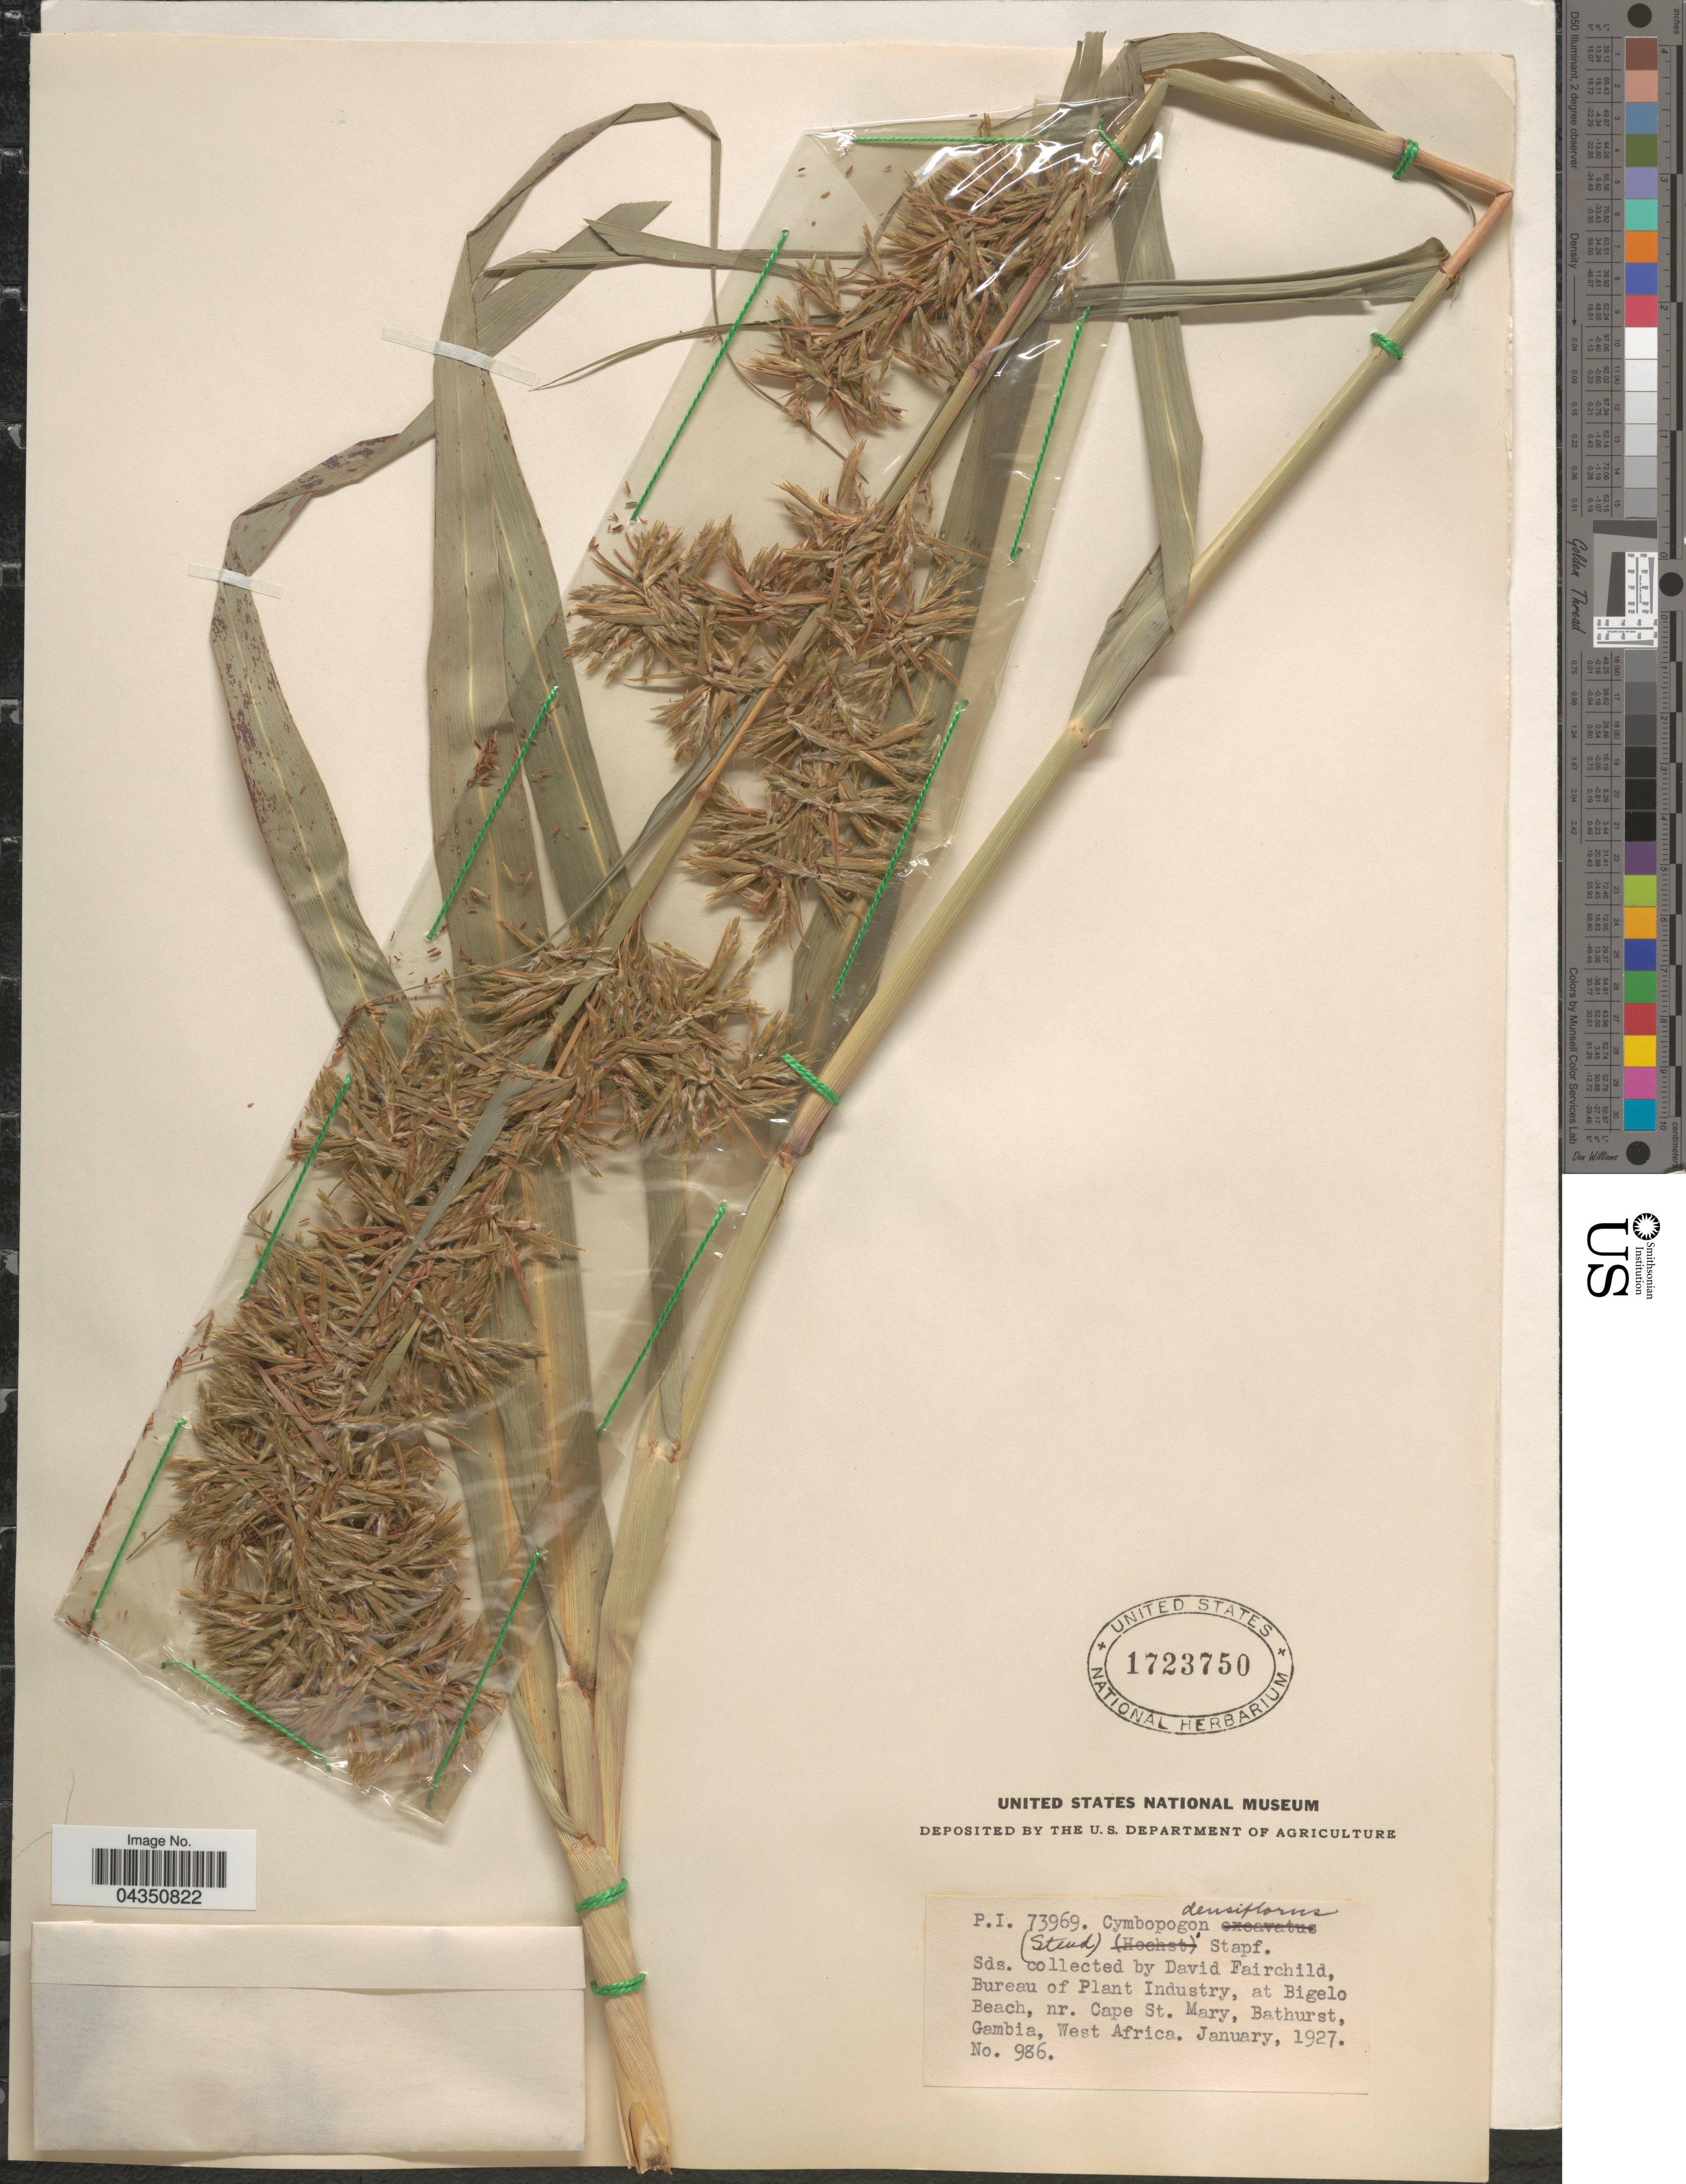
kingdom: Plantae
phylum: Tracheophyta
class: Liliopsida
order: Poales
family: Poaceae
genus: Cymbopogon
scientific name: Cymbopogon densiflorus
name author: Stapf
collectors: D. Fairchild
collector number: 986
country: Gambia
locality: Bureau of Plant Industry, at Bigelo Beach, nr. Cape St. Mary, Bathurst, West Africa.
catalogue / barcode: US 1723750